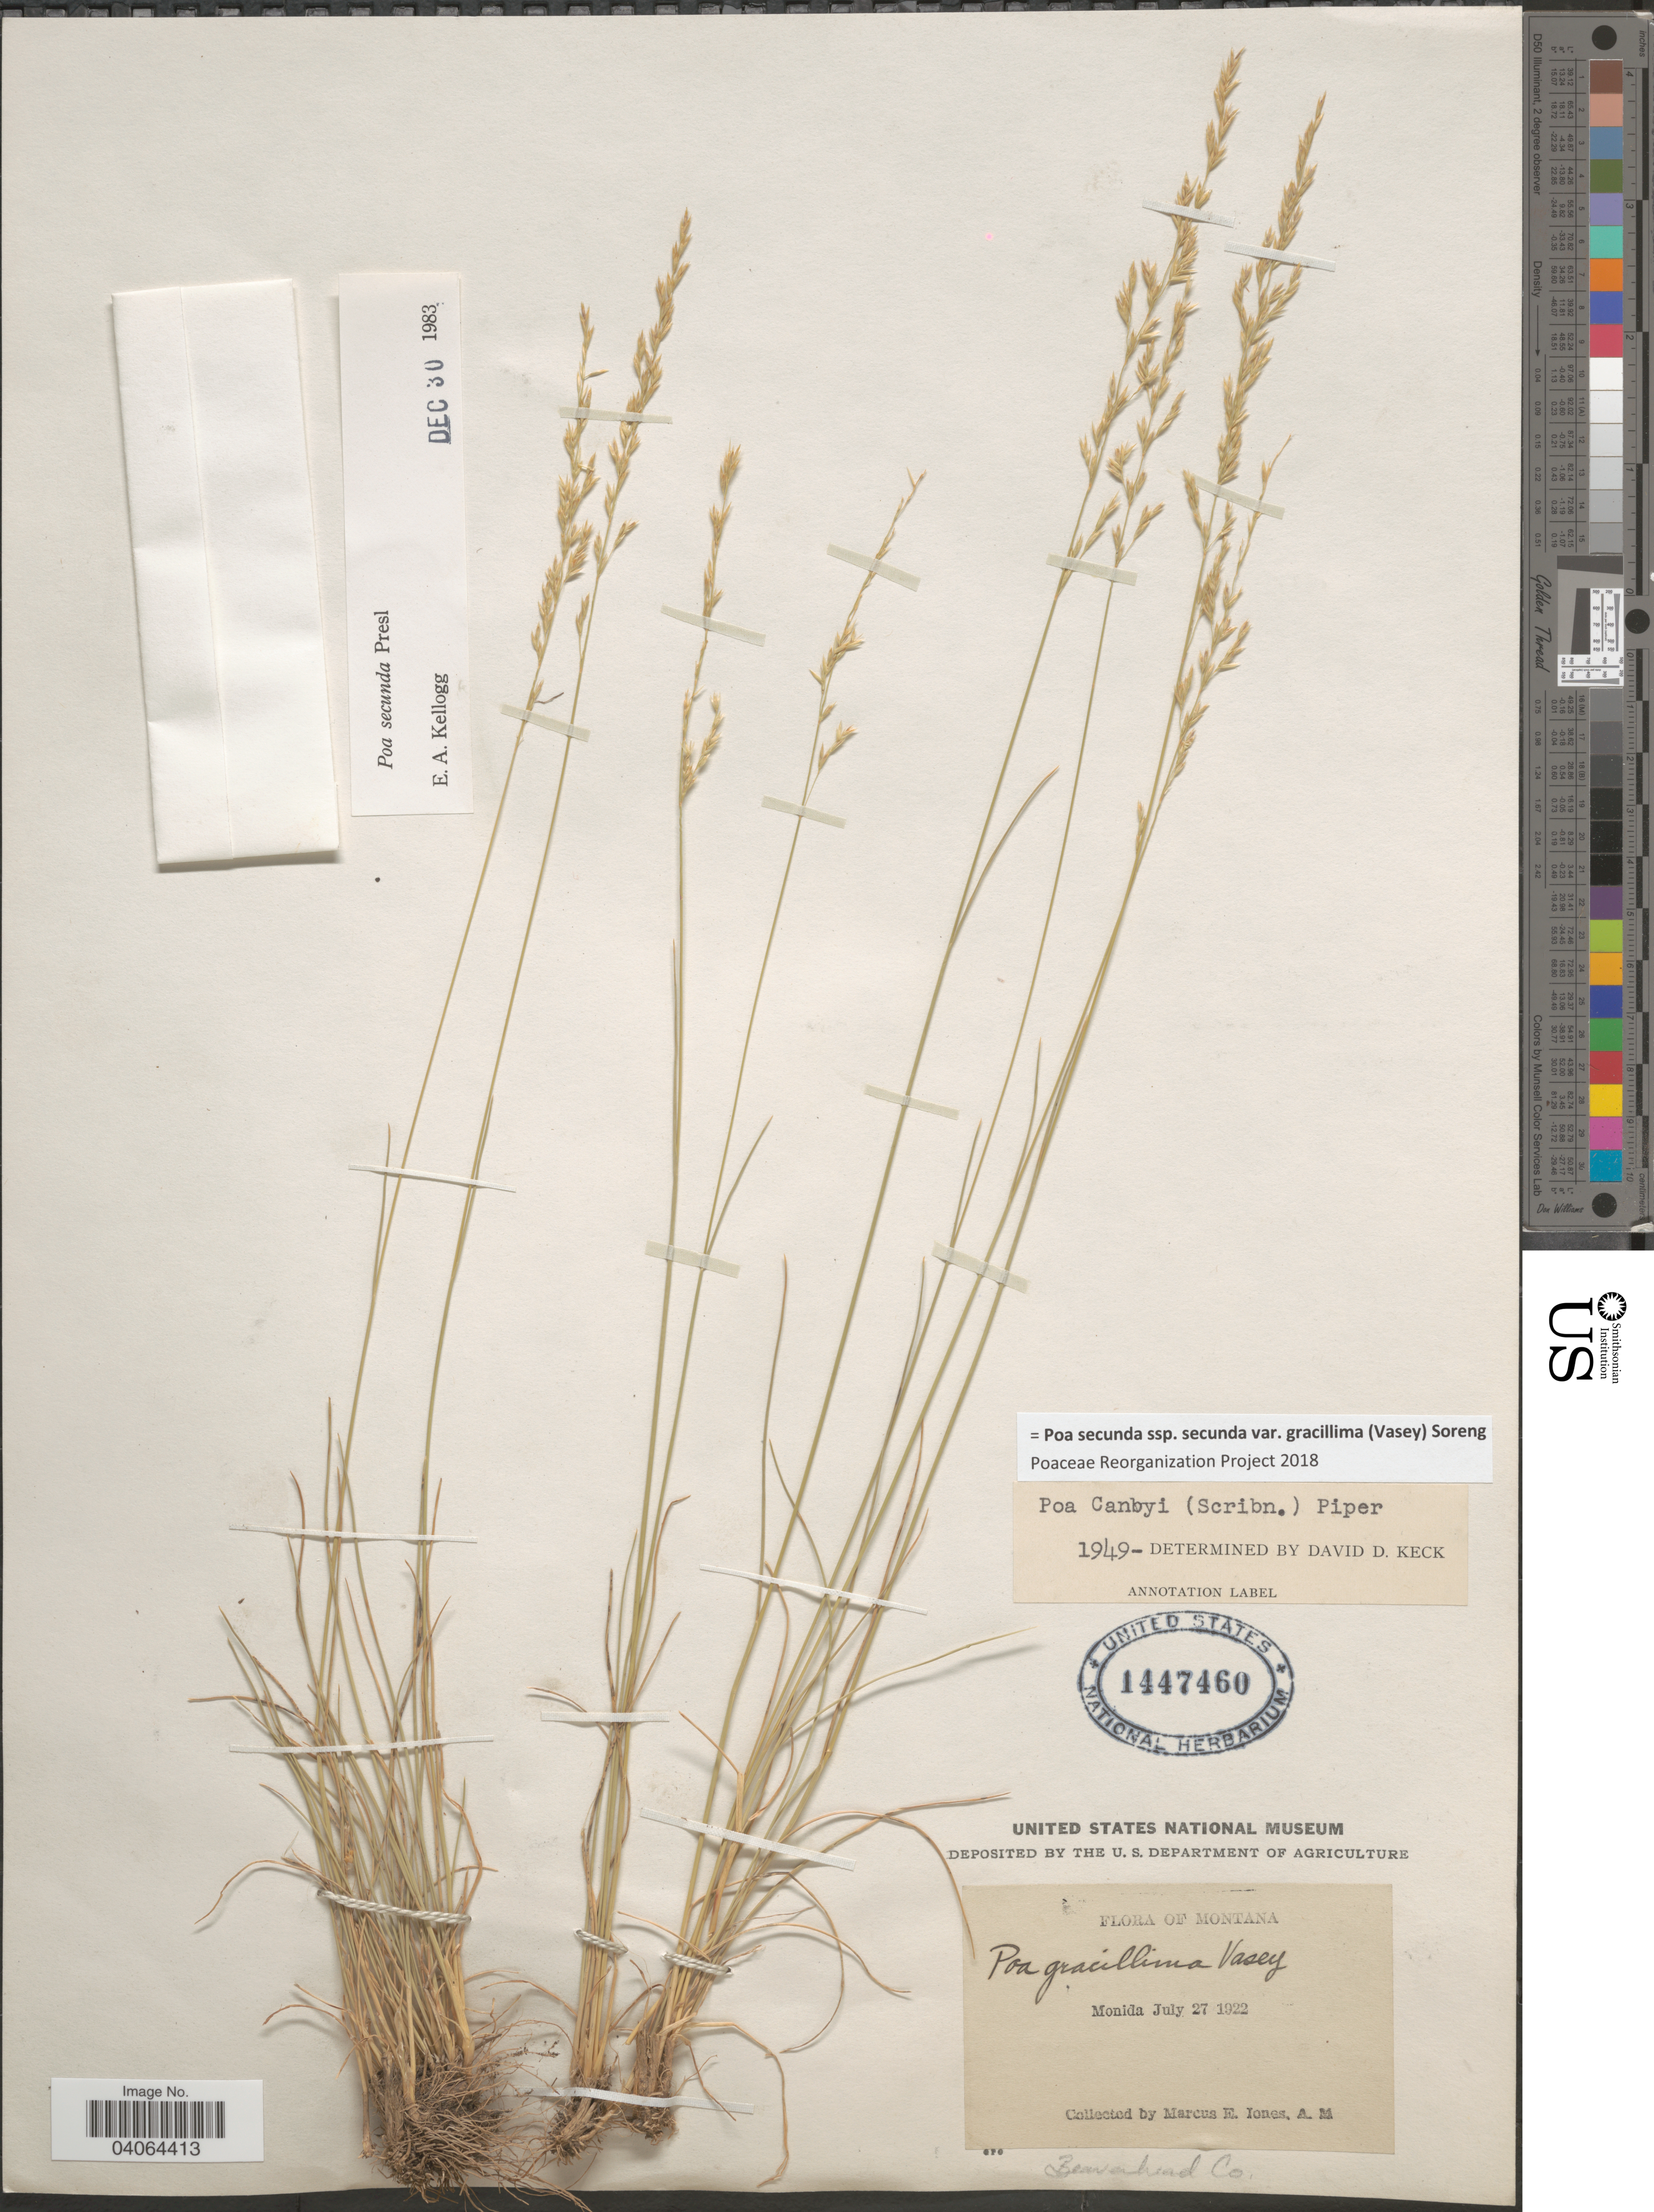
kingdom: Plantae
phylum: Tracheophyta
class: Liliopsida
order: Poales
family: Poaceae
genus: Poa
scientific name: Poa secunda subsp. secunda var. gracillima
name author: (Vasey) Soreng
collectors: M. E. Jones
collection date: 1922-07-27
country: United States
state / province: Montana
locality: Monida. Beaverhead Co.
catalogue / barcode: US 1447460